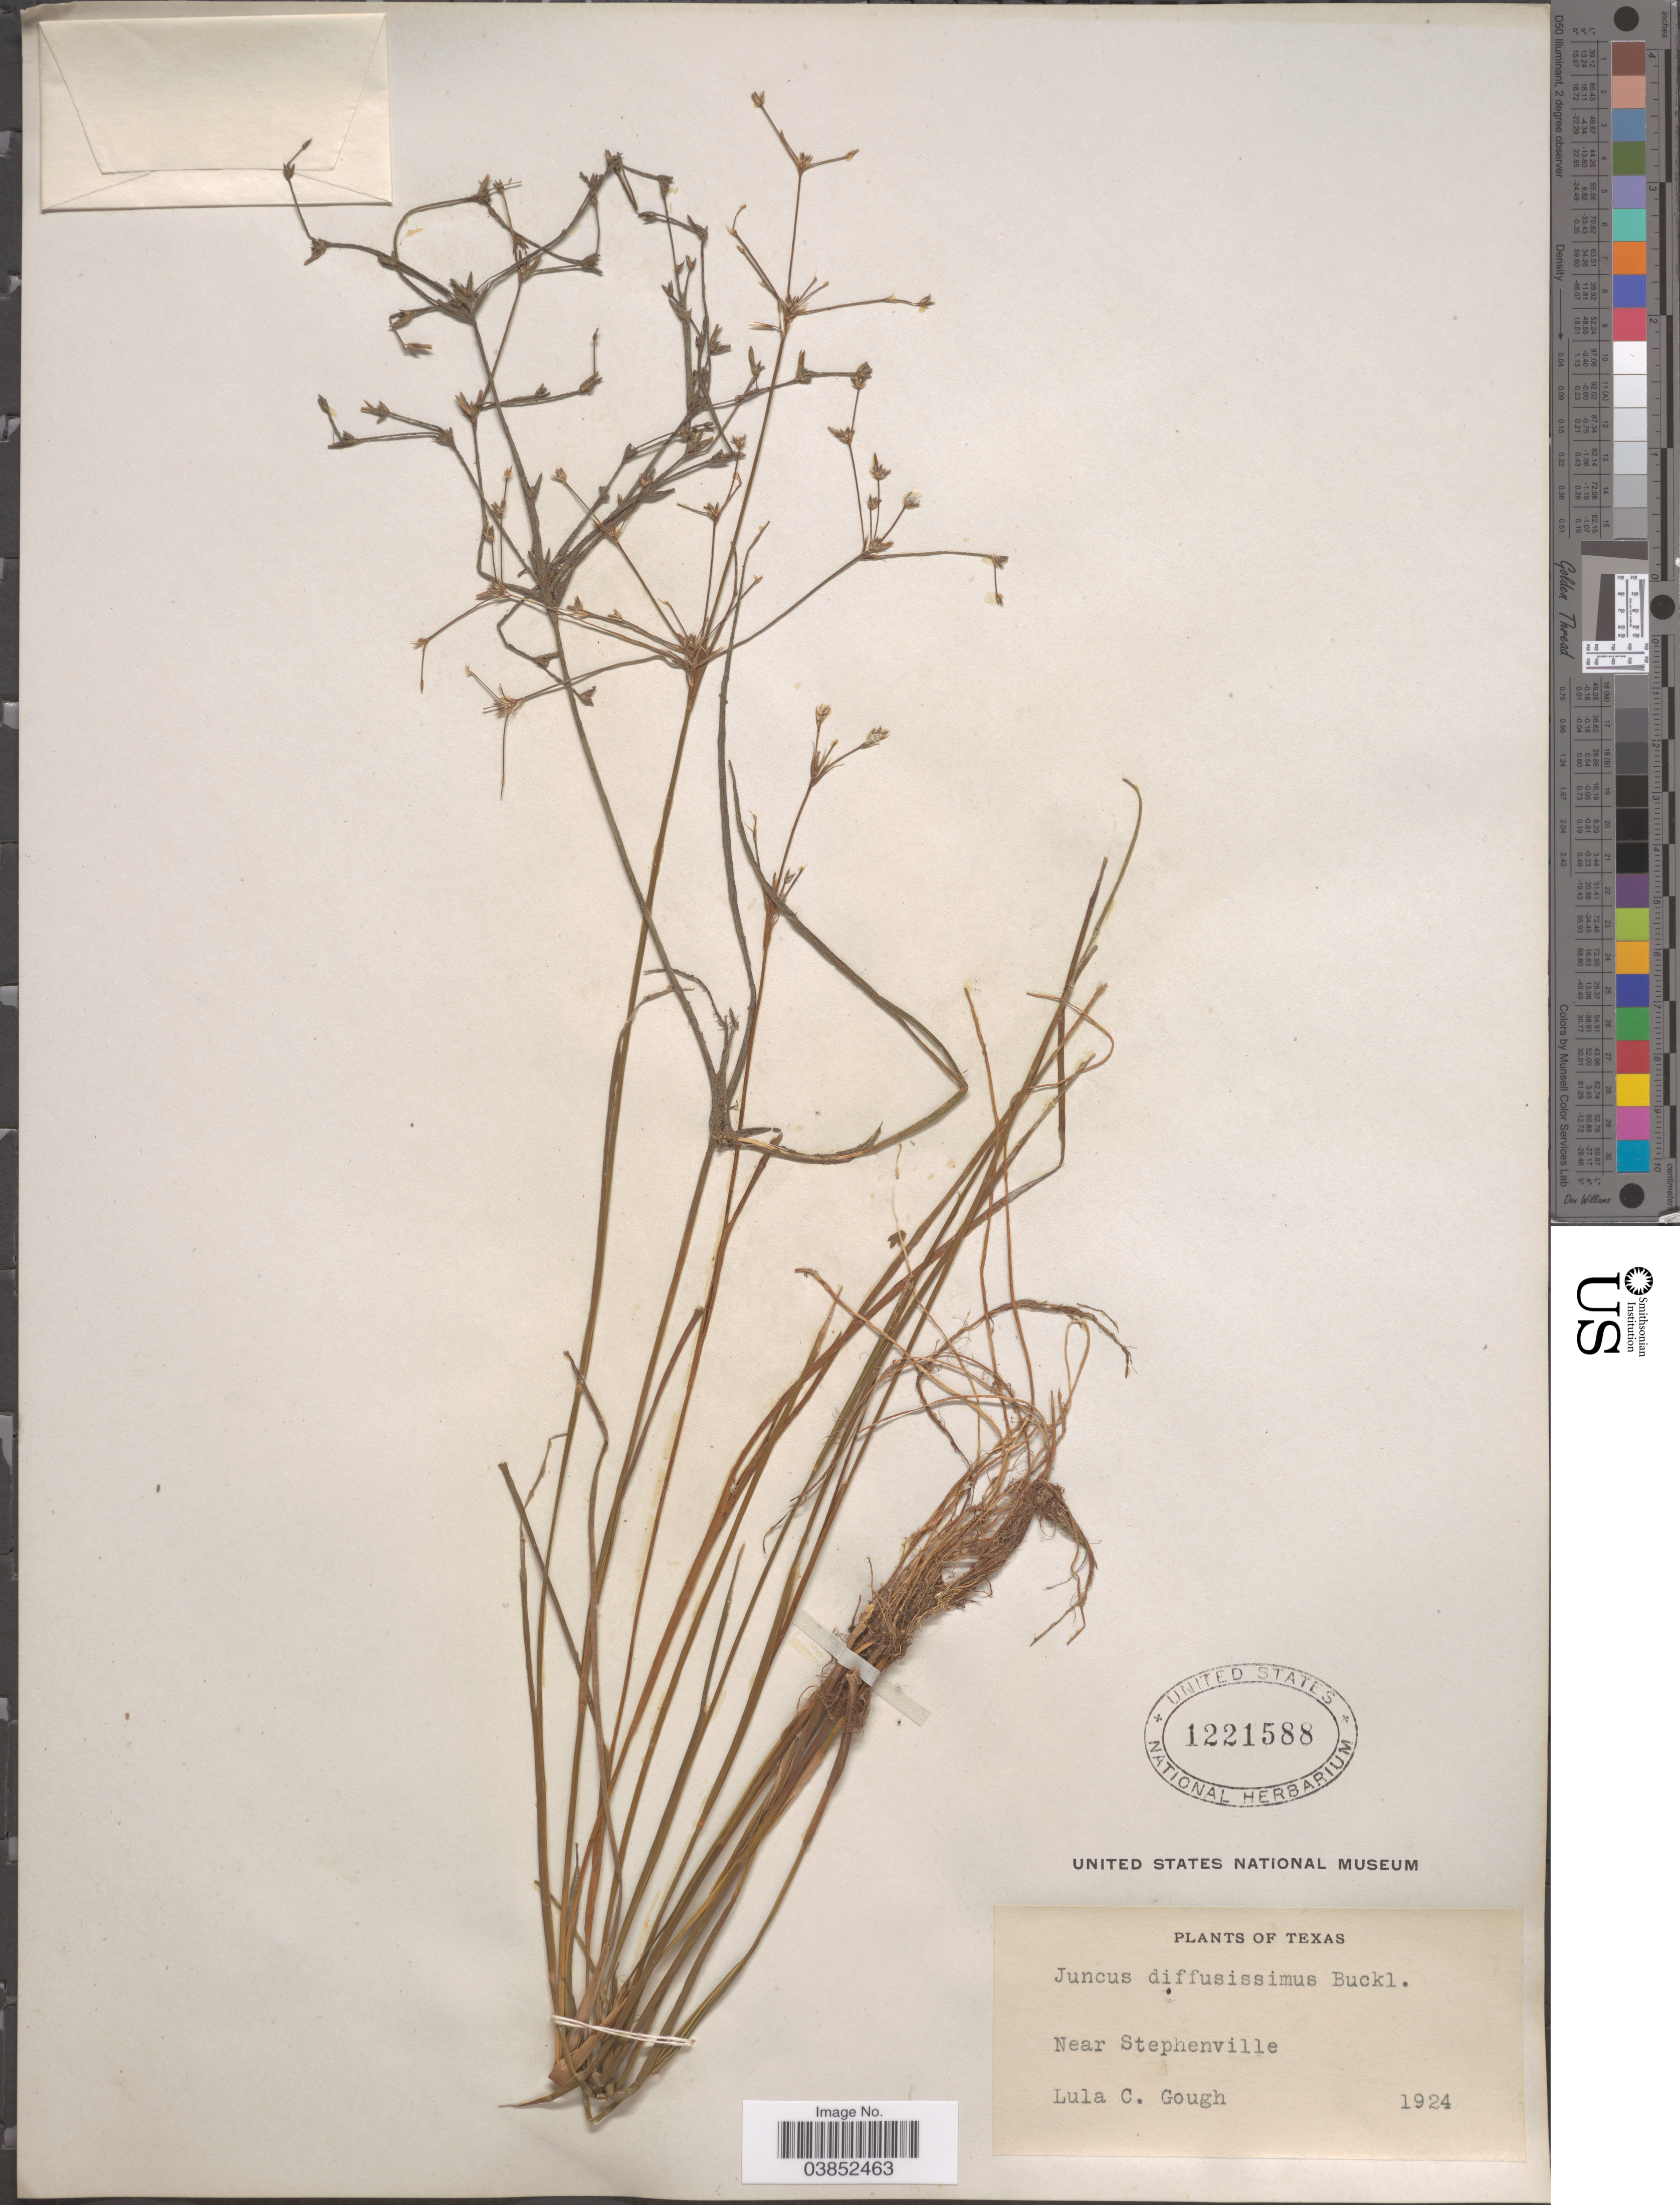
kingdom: Plantae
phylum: Tracheophyta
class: Liliopsida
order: Poales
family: Juncaceae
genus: Juncus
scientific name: Juncus diffusissimus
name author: Buckley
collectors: L. Gough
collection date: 1924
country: United States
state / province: Texas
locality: Near Stephenville.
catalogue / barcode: US 1221588